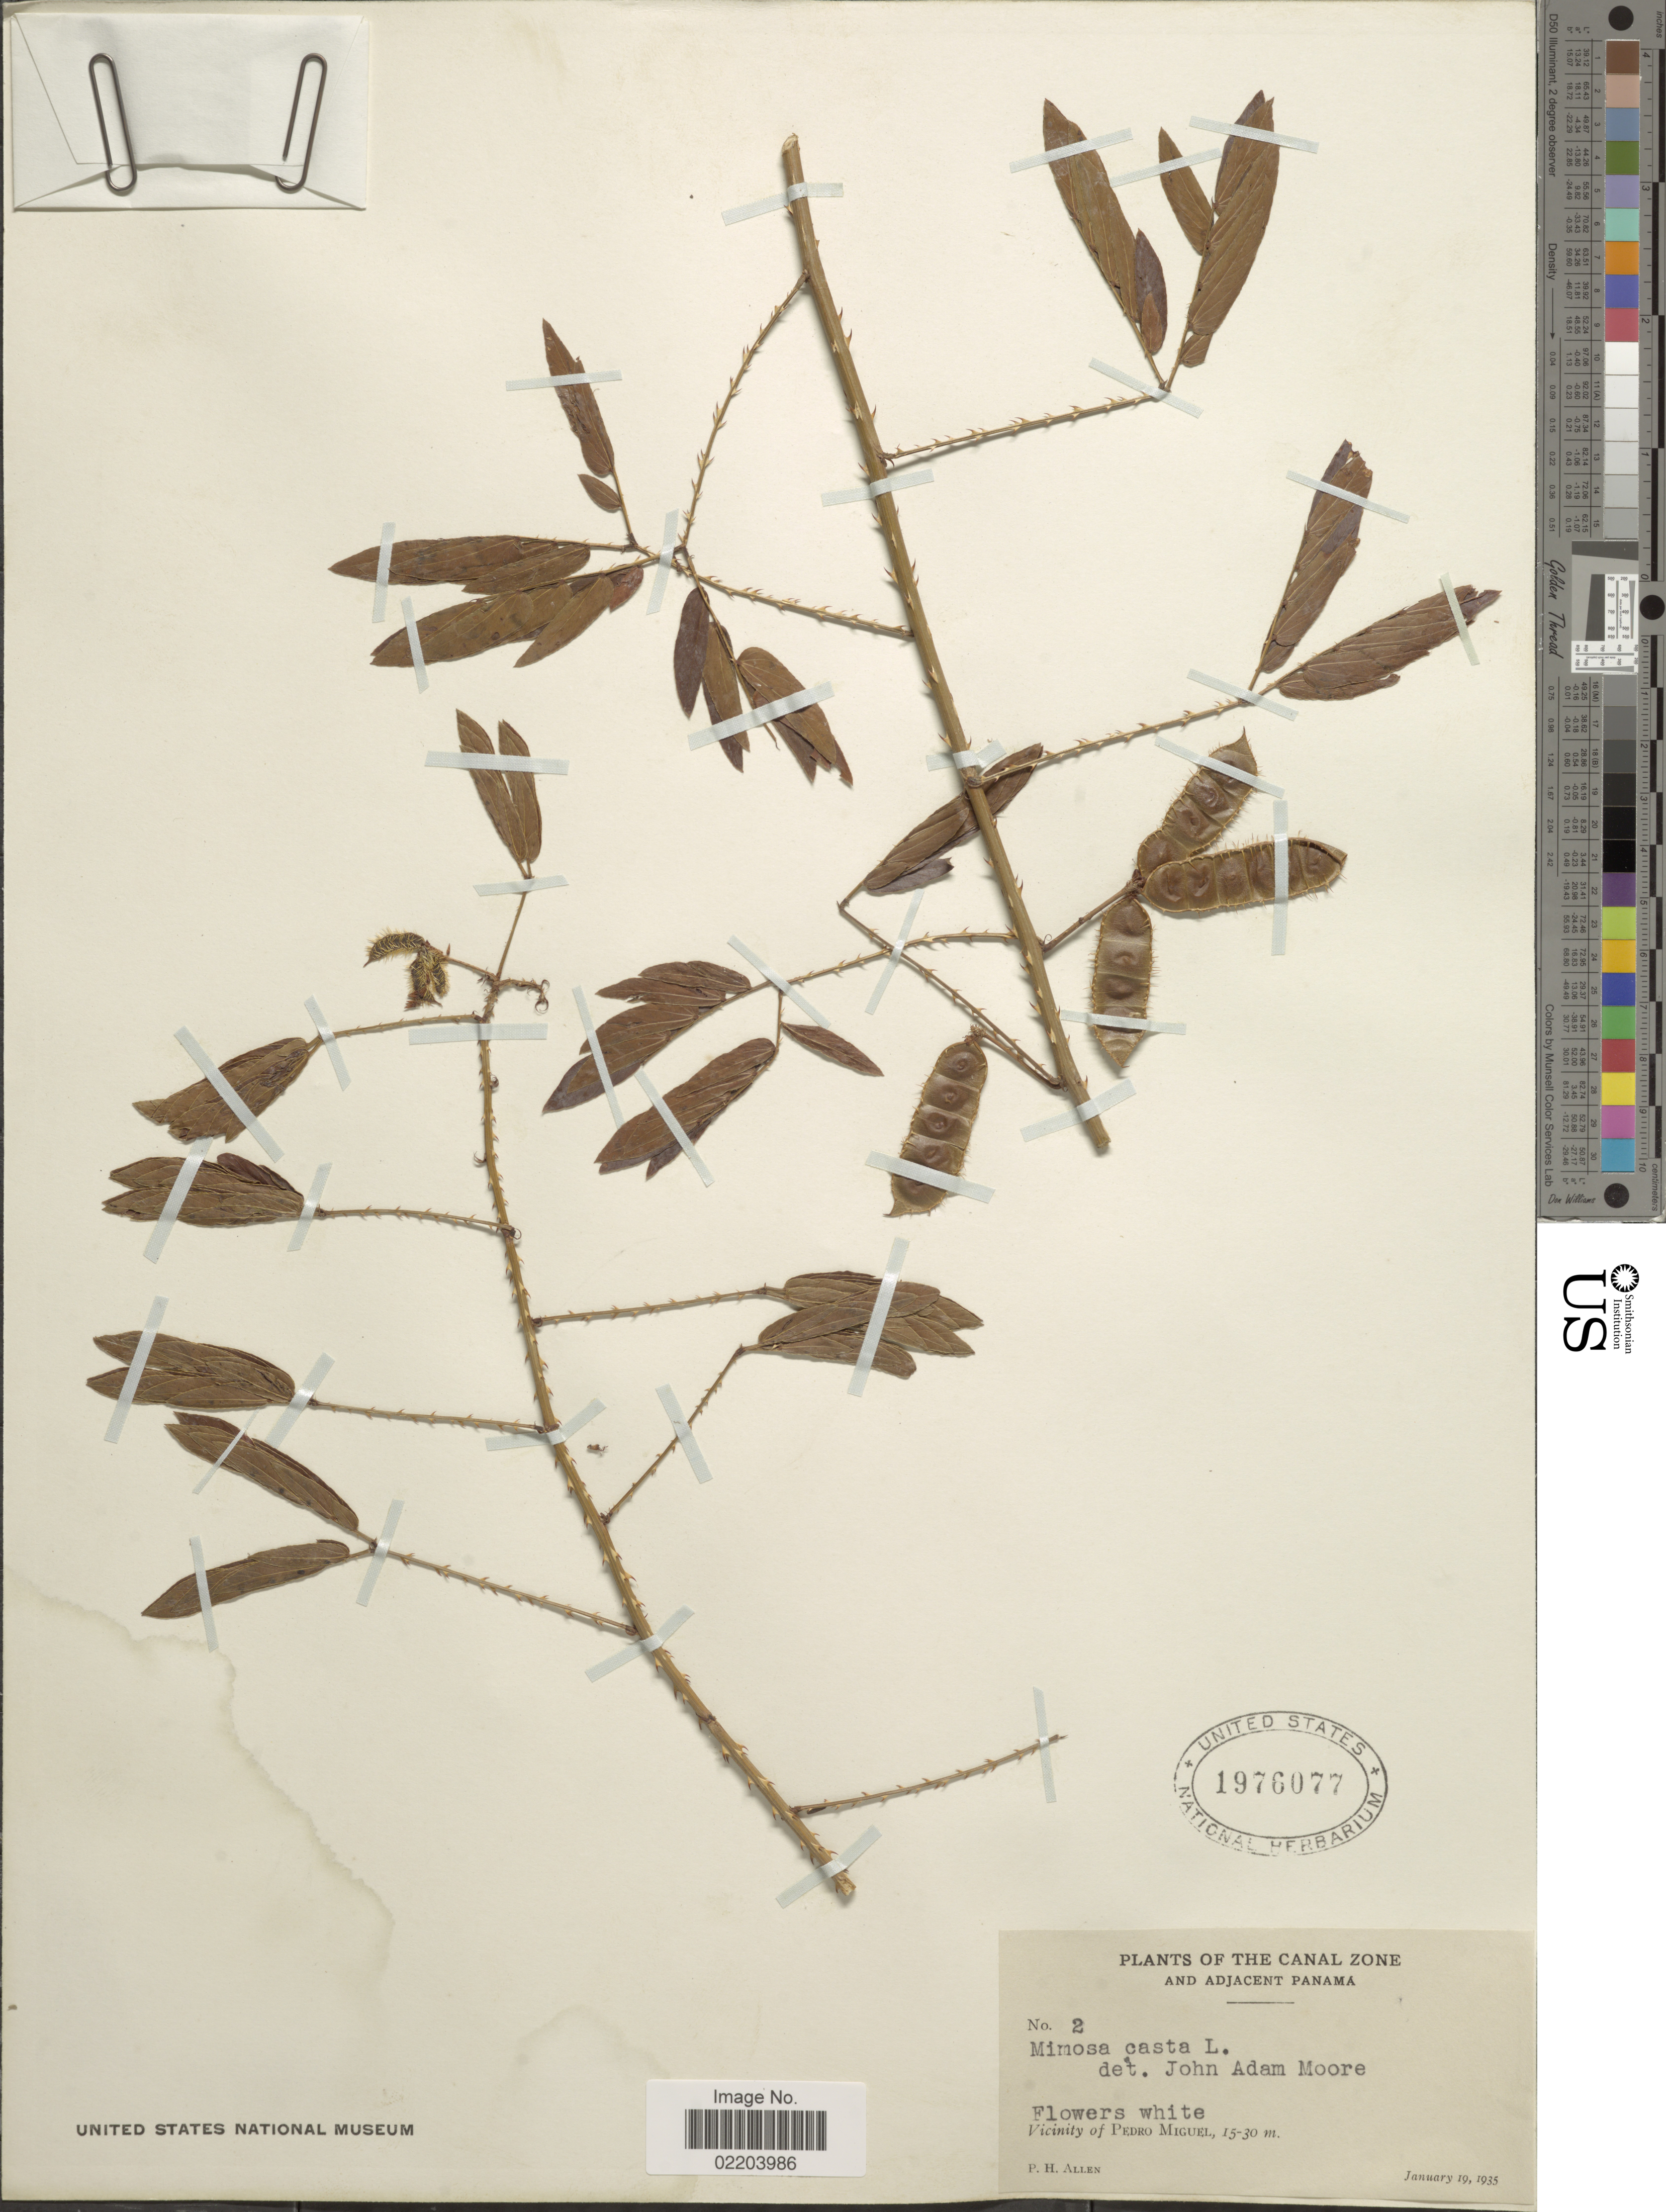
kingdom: Plantae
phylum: Tracheophyta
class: Magnoliopsida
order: Fabales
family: Fabaceae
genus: Mimosa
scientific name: Mimosa casta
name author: L.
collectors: P. H. Allen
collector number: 2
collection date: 1935-01-19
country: Panama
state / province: Colón / Panamá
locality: Canal Zone and adjacent Panamá. Vicinity of Pedro Miguel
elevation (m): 15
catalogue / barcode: US 1976077